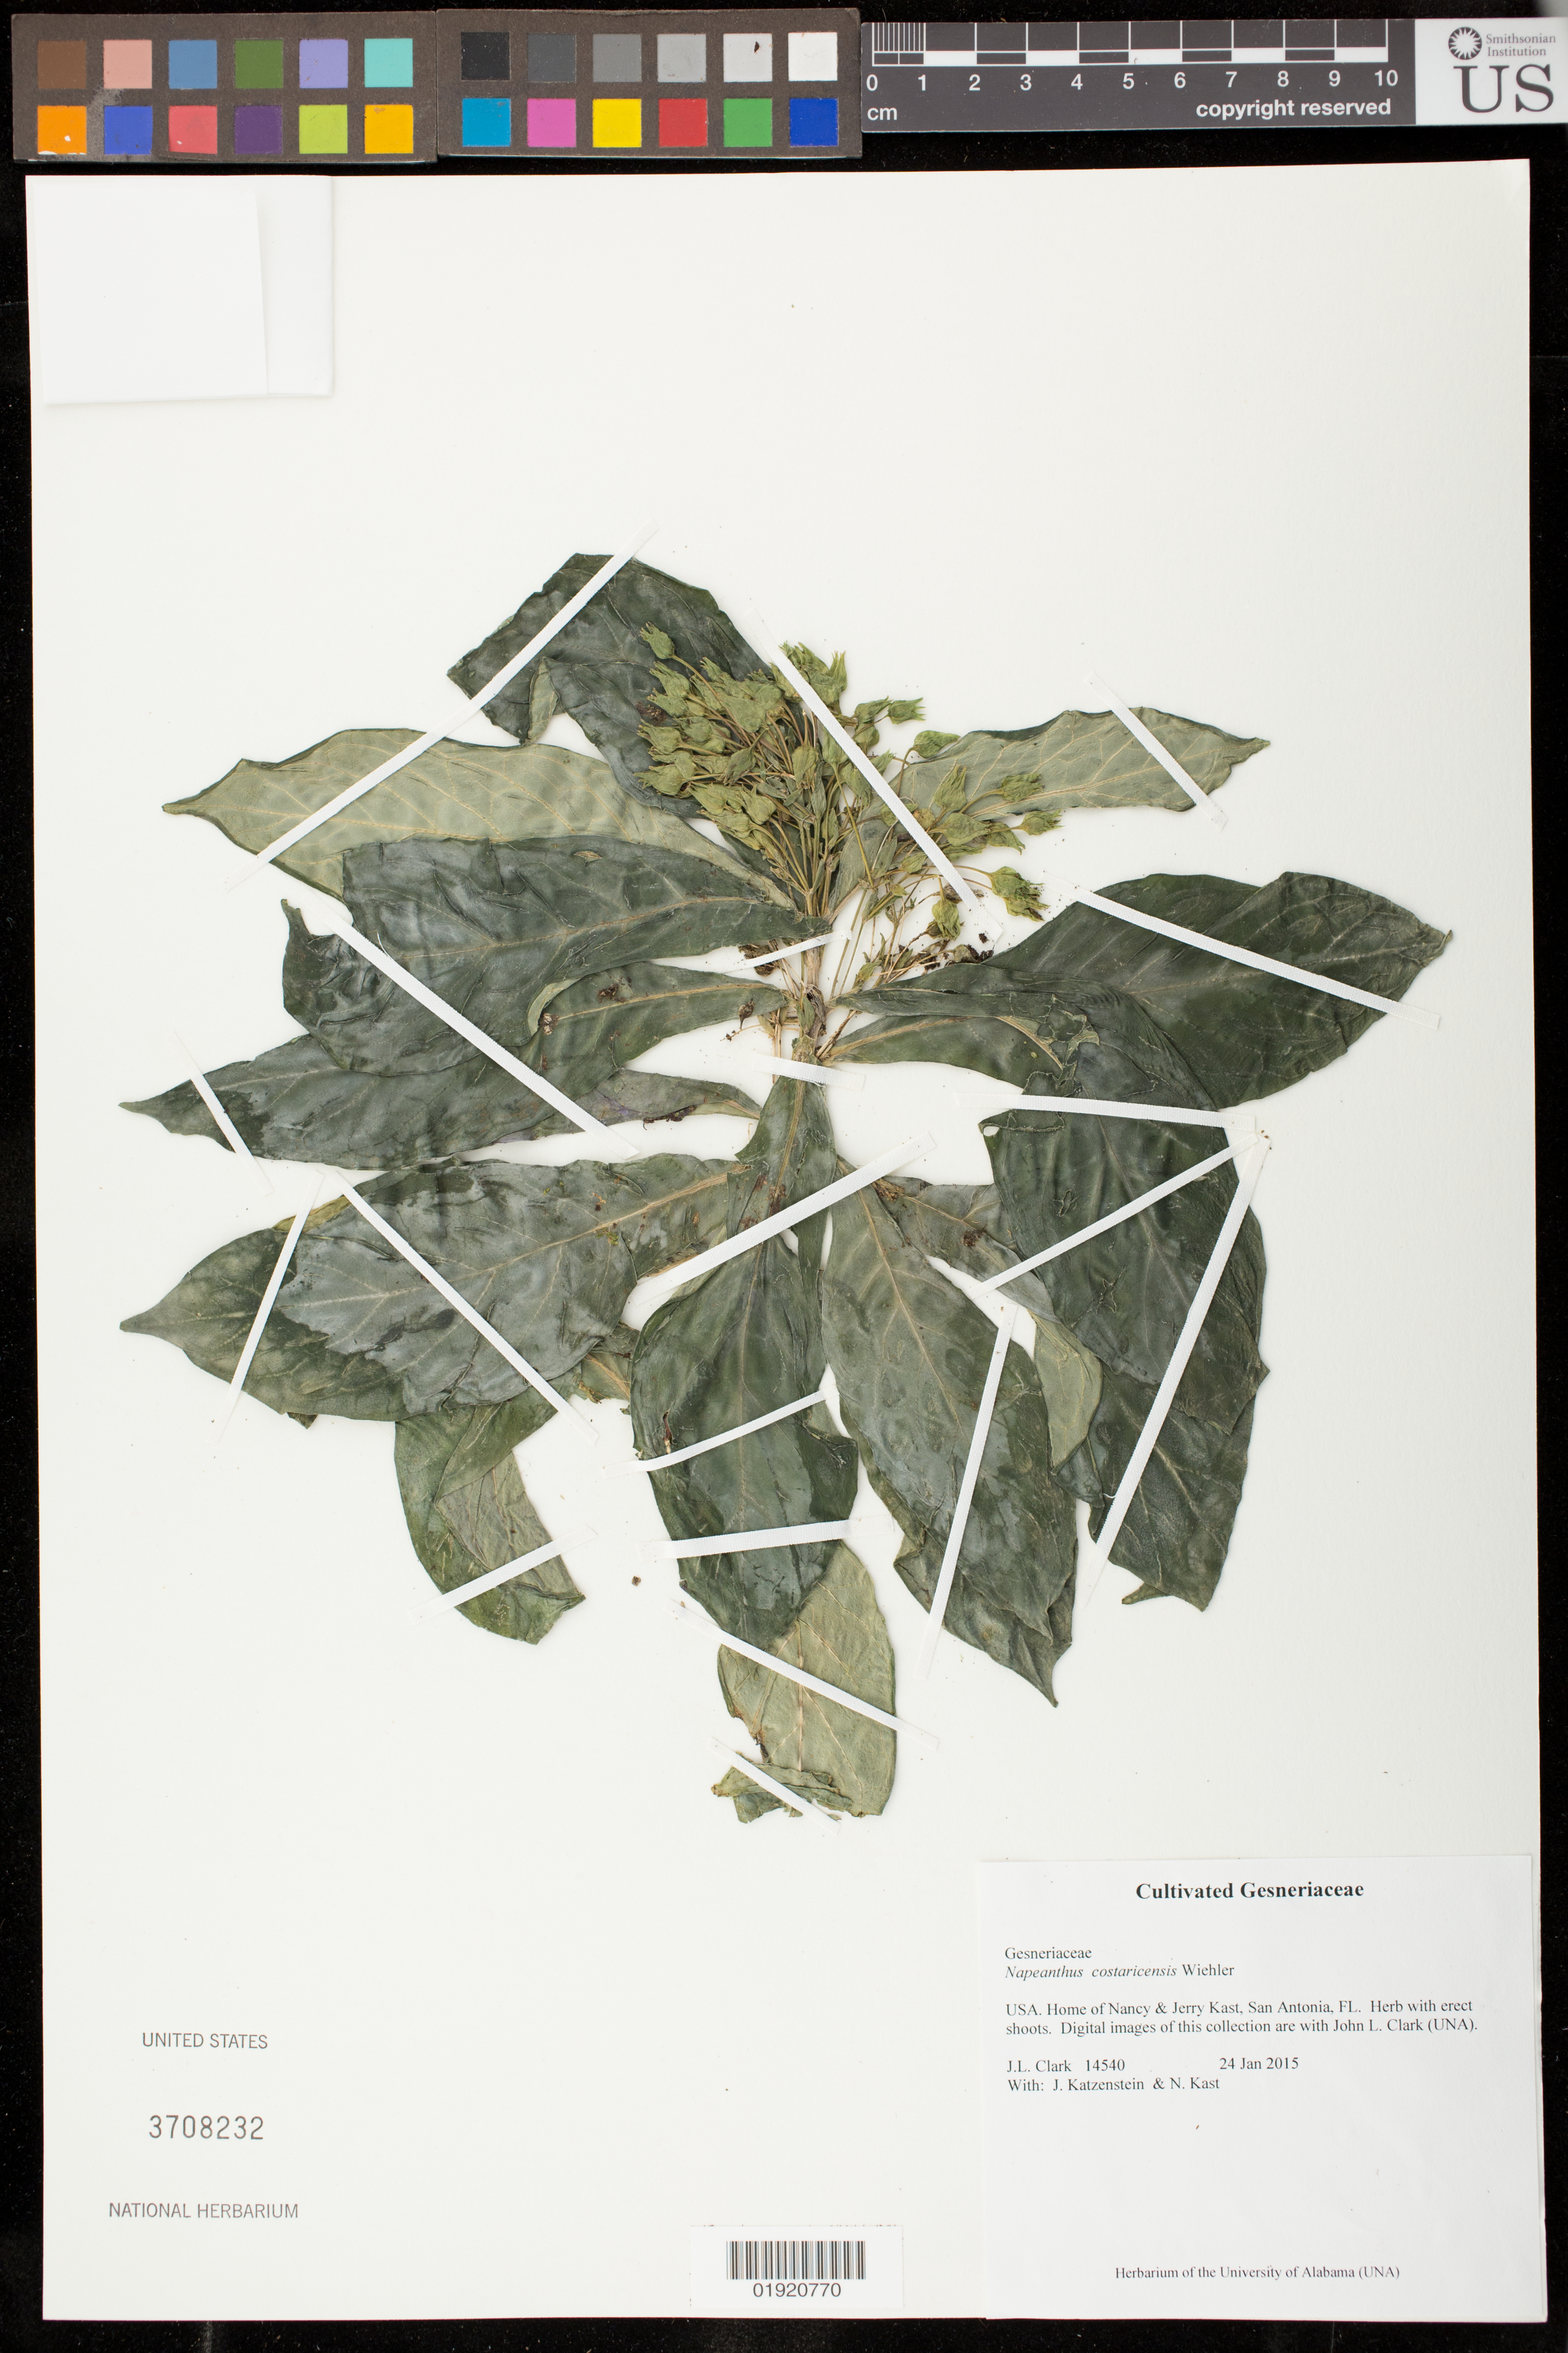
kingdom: Plantae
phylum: Tracheophyta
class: Magnoliopsida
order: Lamiales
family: Gesneriaceae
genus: Napeanthus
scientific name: Napeanthus bracteatus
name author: C.V. Morton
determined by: Skog, Laurence E.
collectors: J. L. Clark, J. Katzenstein & N. Kast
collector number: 14540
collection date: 2015-01-24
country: United States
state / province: Florida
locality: USA. Home of Nancy & Jerry Kast, San Antonia, FL.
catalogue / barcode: US 3708232